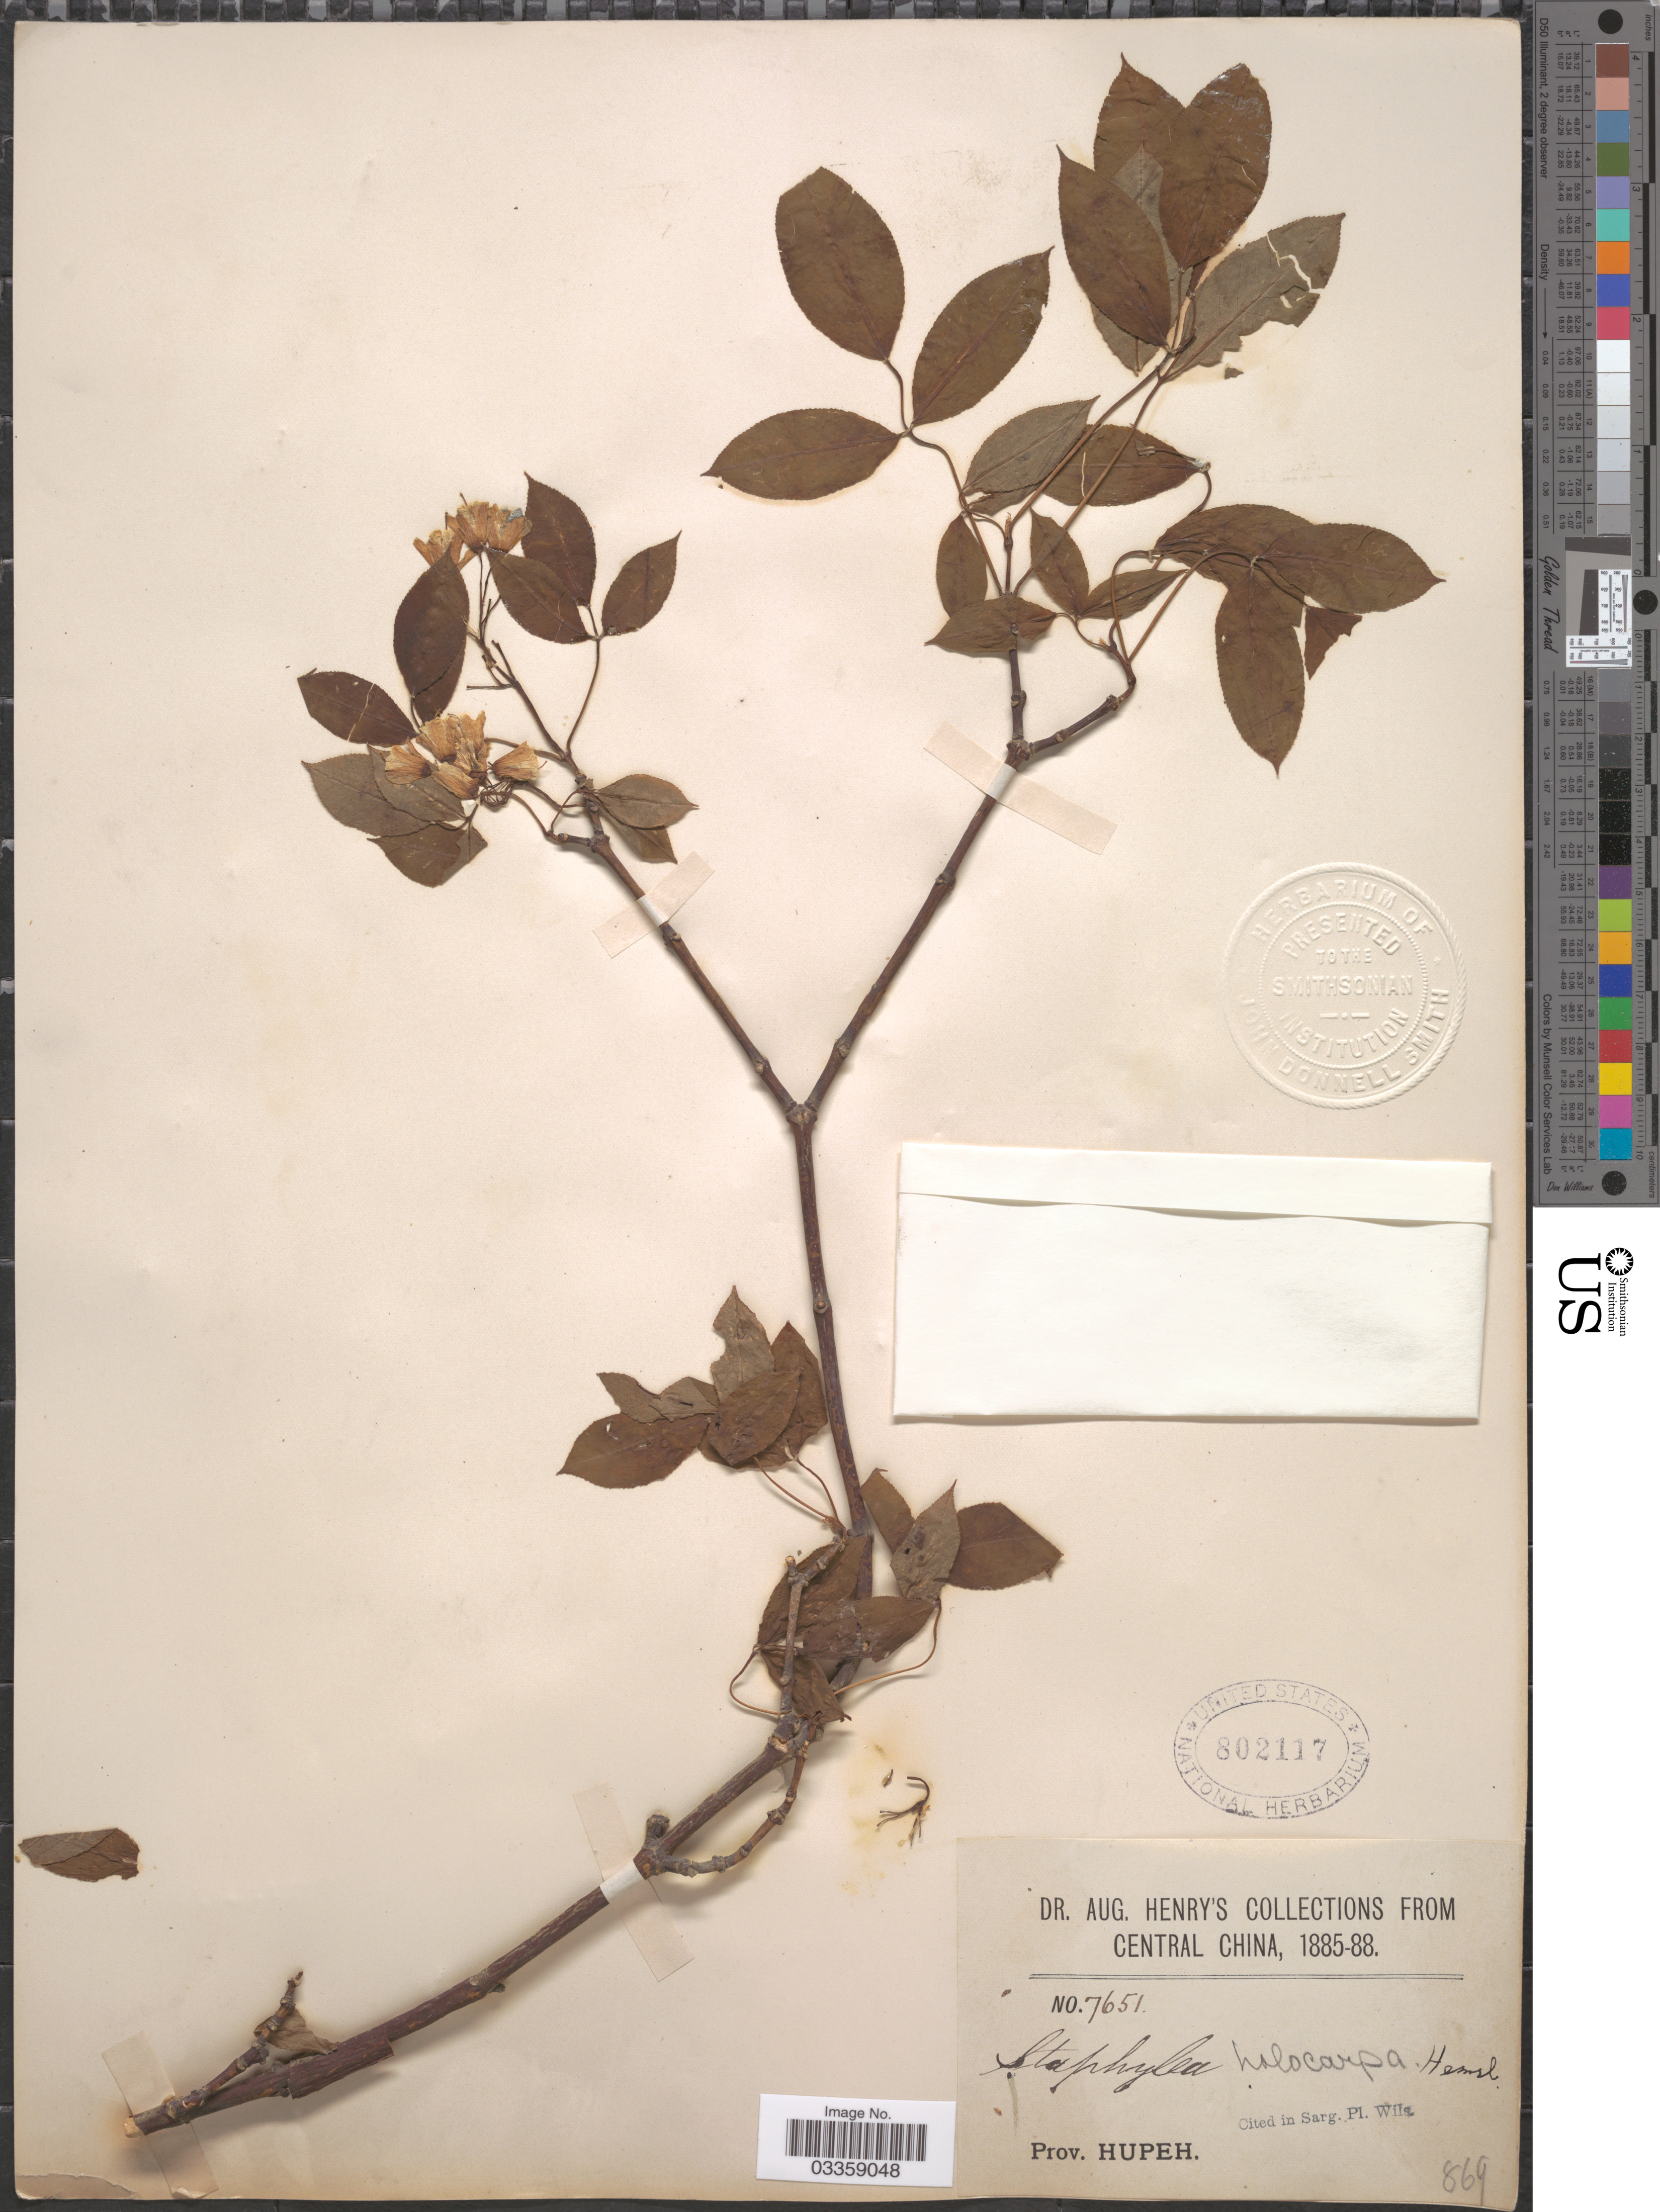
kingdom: Plantae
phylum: Tracheophyta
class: Magnoliopsida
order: Crossosomatales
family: Staphyleaceae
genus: Staphylea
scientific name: Staphylea holocarpa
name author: Hemsl.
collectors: A. Henry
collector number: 7651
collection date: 1885/1888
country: China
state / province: Hubei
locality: Central China. Prov. Hupeh.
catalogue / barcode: US 802117